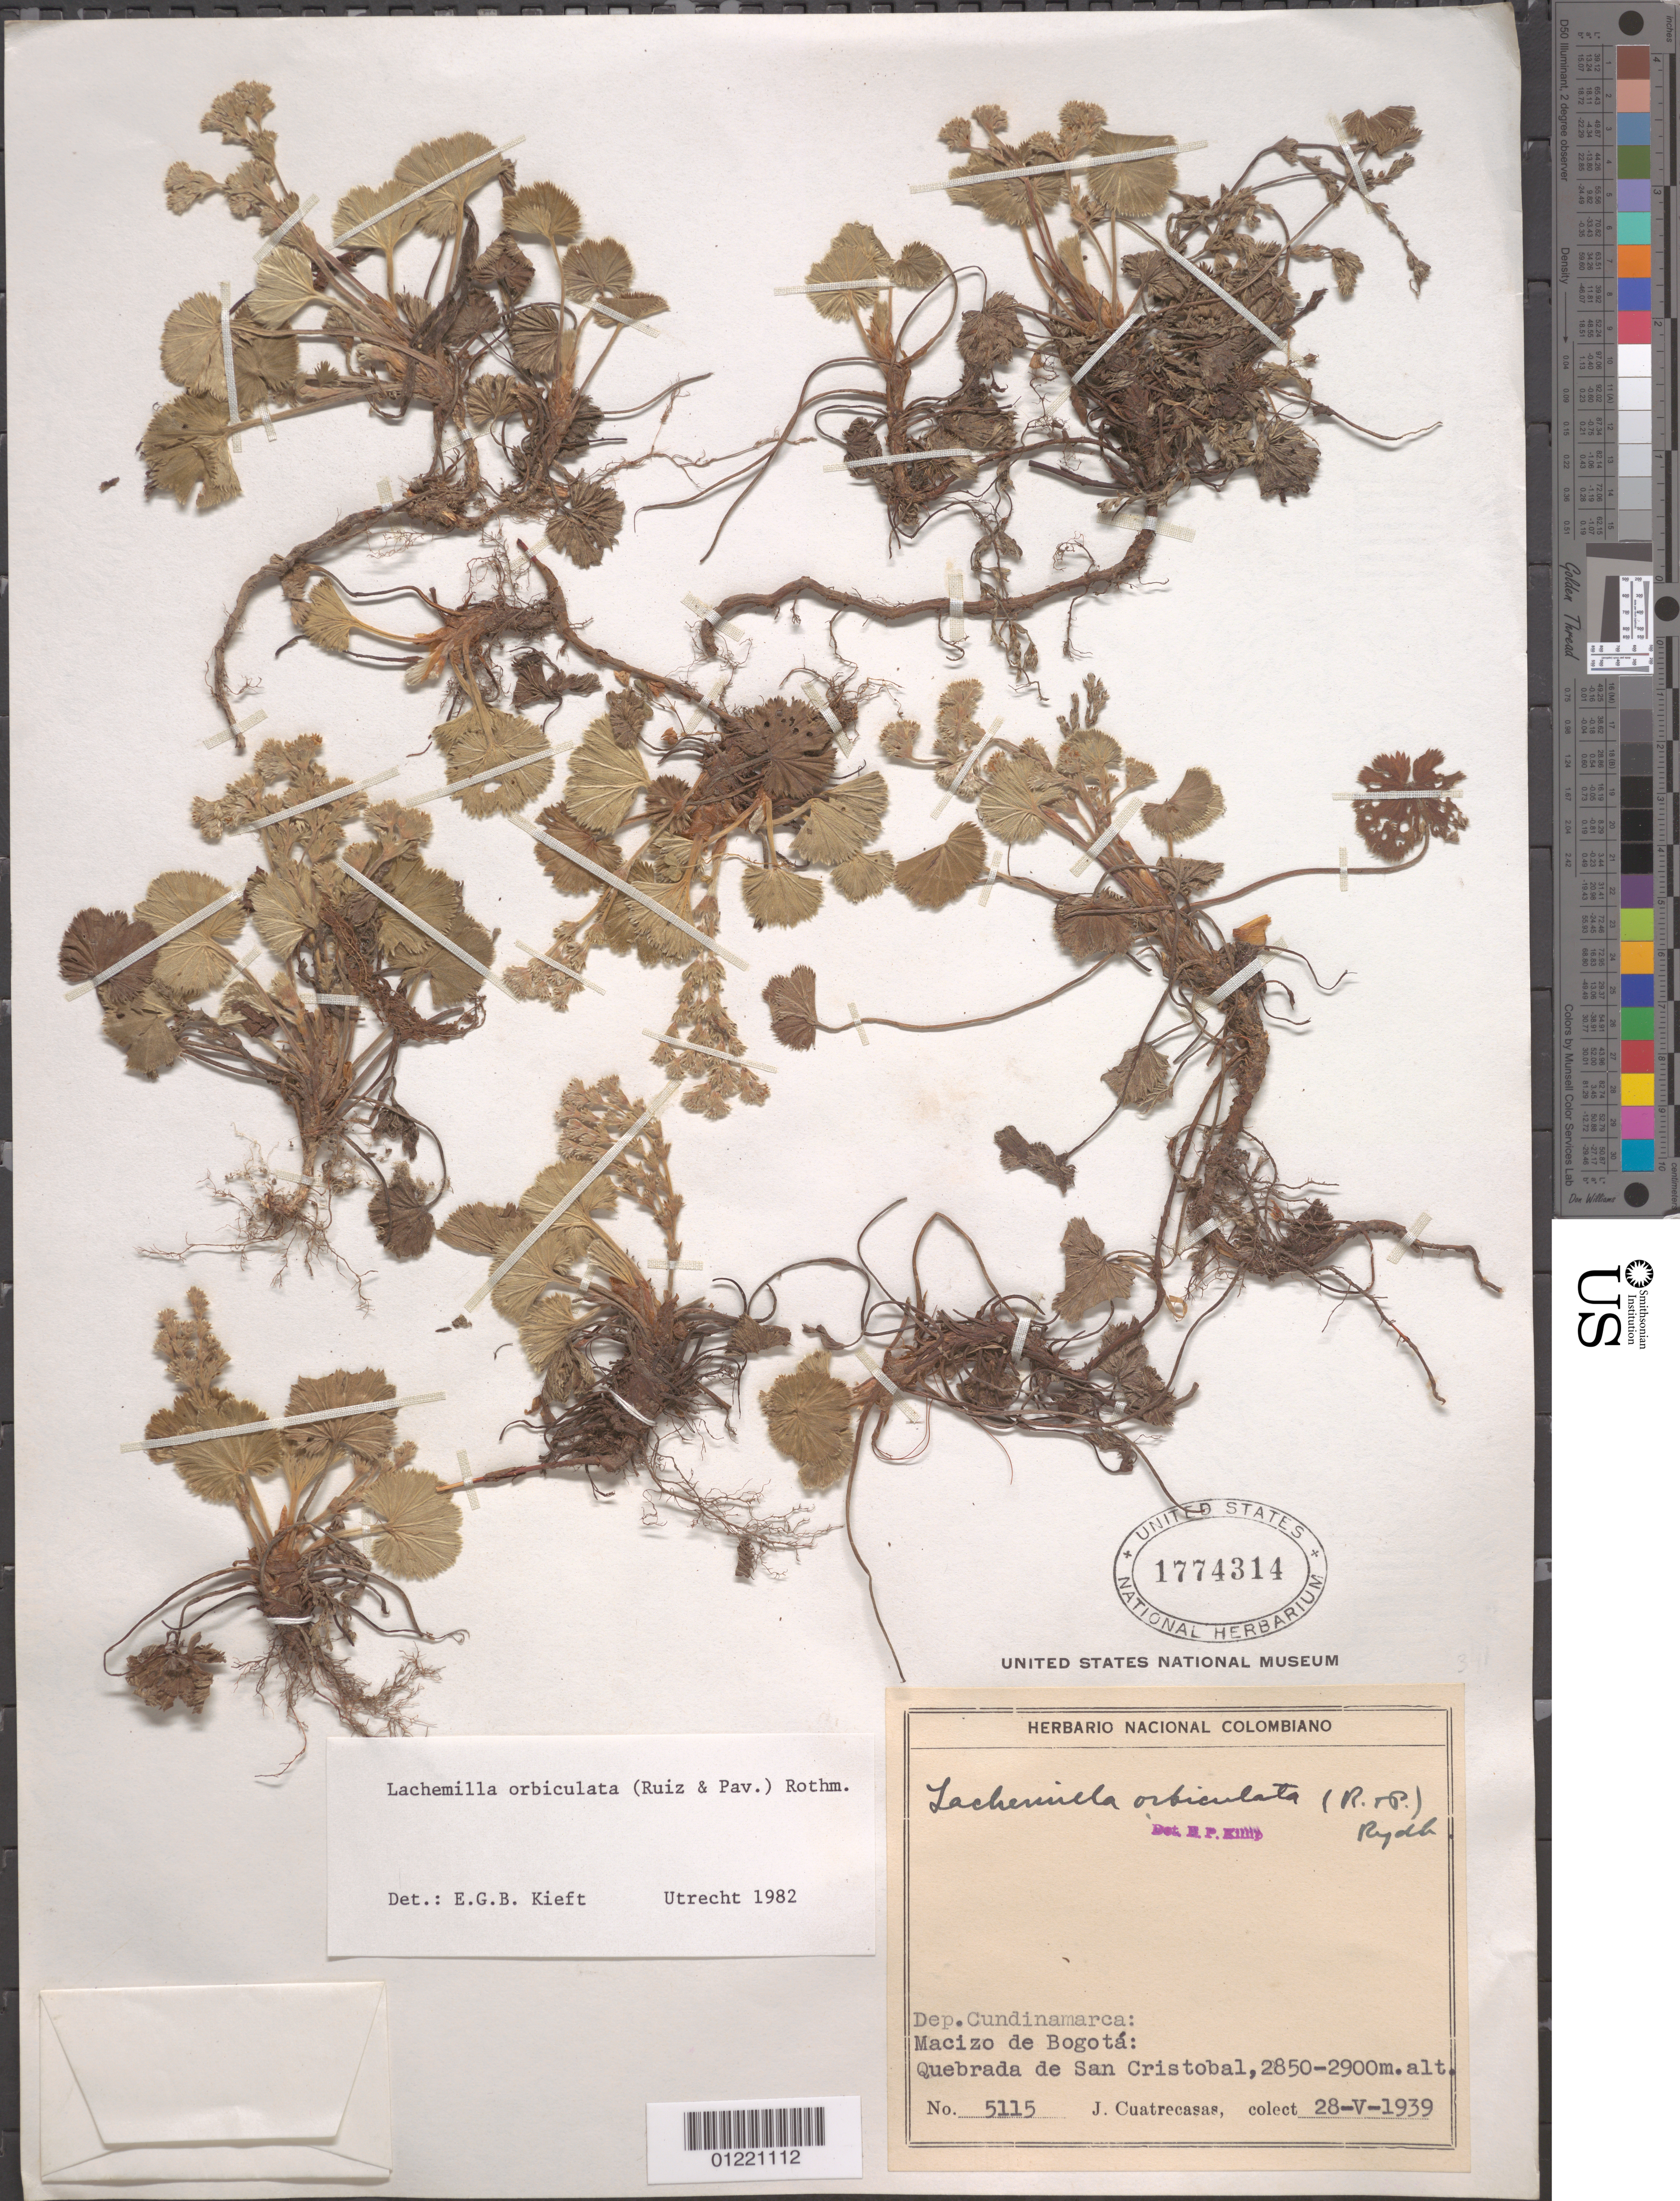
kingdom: Plantae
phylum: Tracheophyta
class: Magnoliopsida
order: Rosales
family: Rosaceae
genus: Lachemilla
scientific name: Lachemilla orbiculata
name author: (Ruiz & Pav.) Rydb.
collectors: J. Cuatrecasas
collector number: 5115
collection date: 1939-05-28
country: Colombia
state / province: Cundinamarca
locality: Macizo de Bogotá: Quebrada de San Cristóbal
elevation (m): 2850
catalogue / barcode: US 1774314